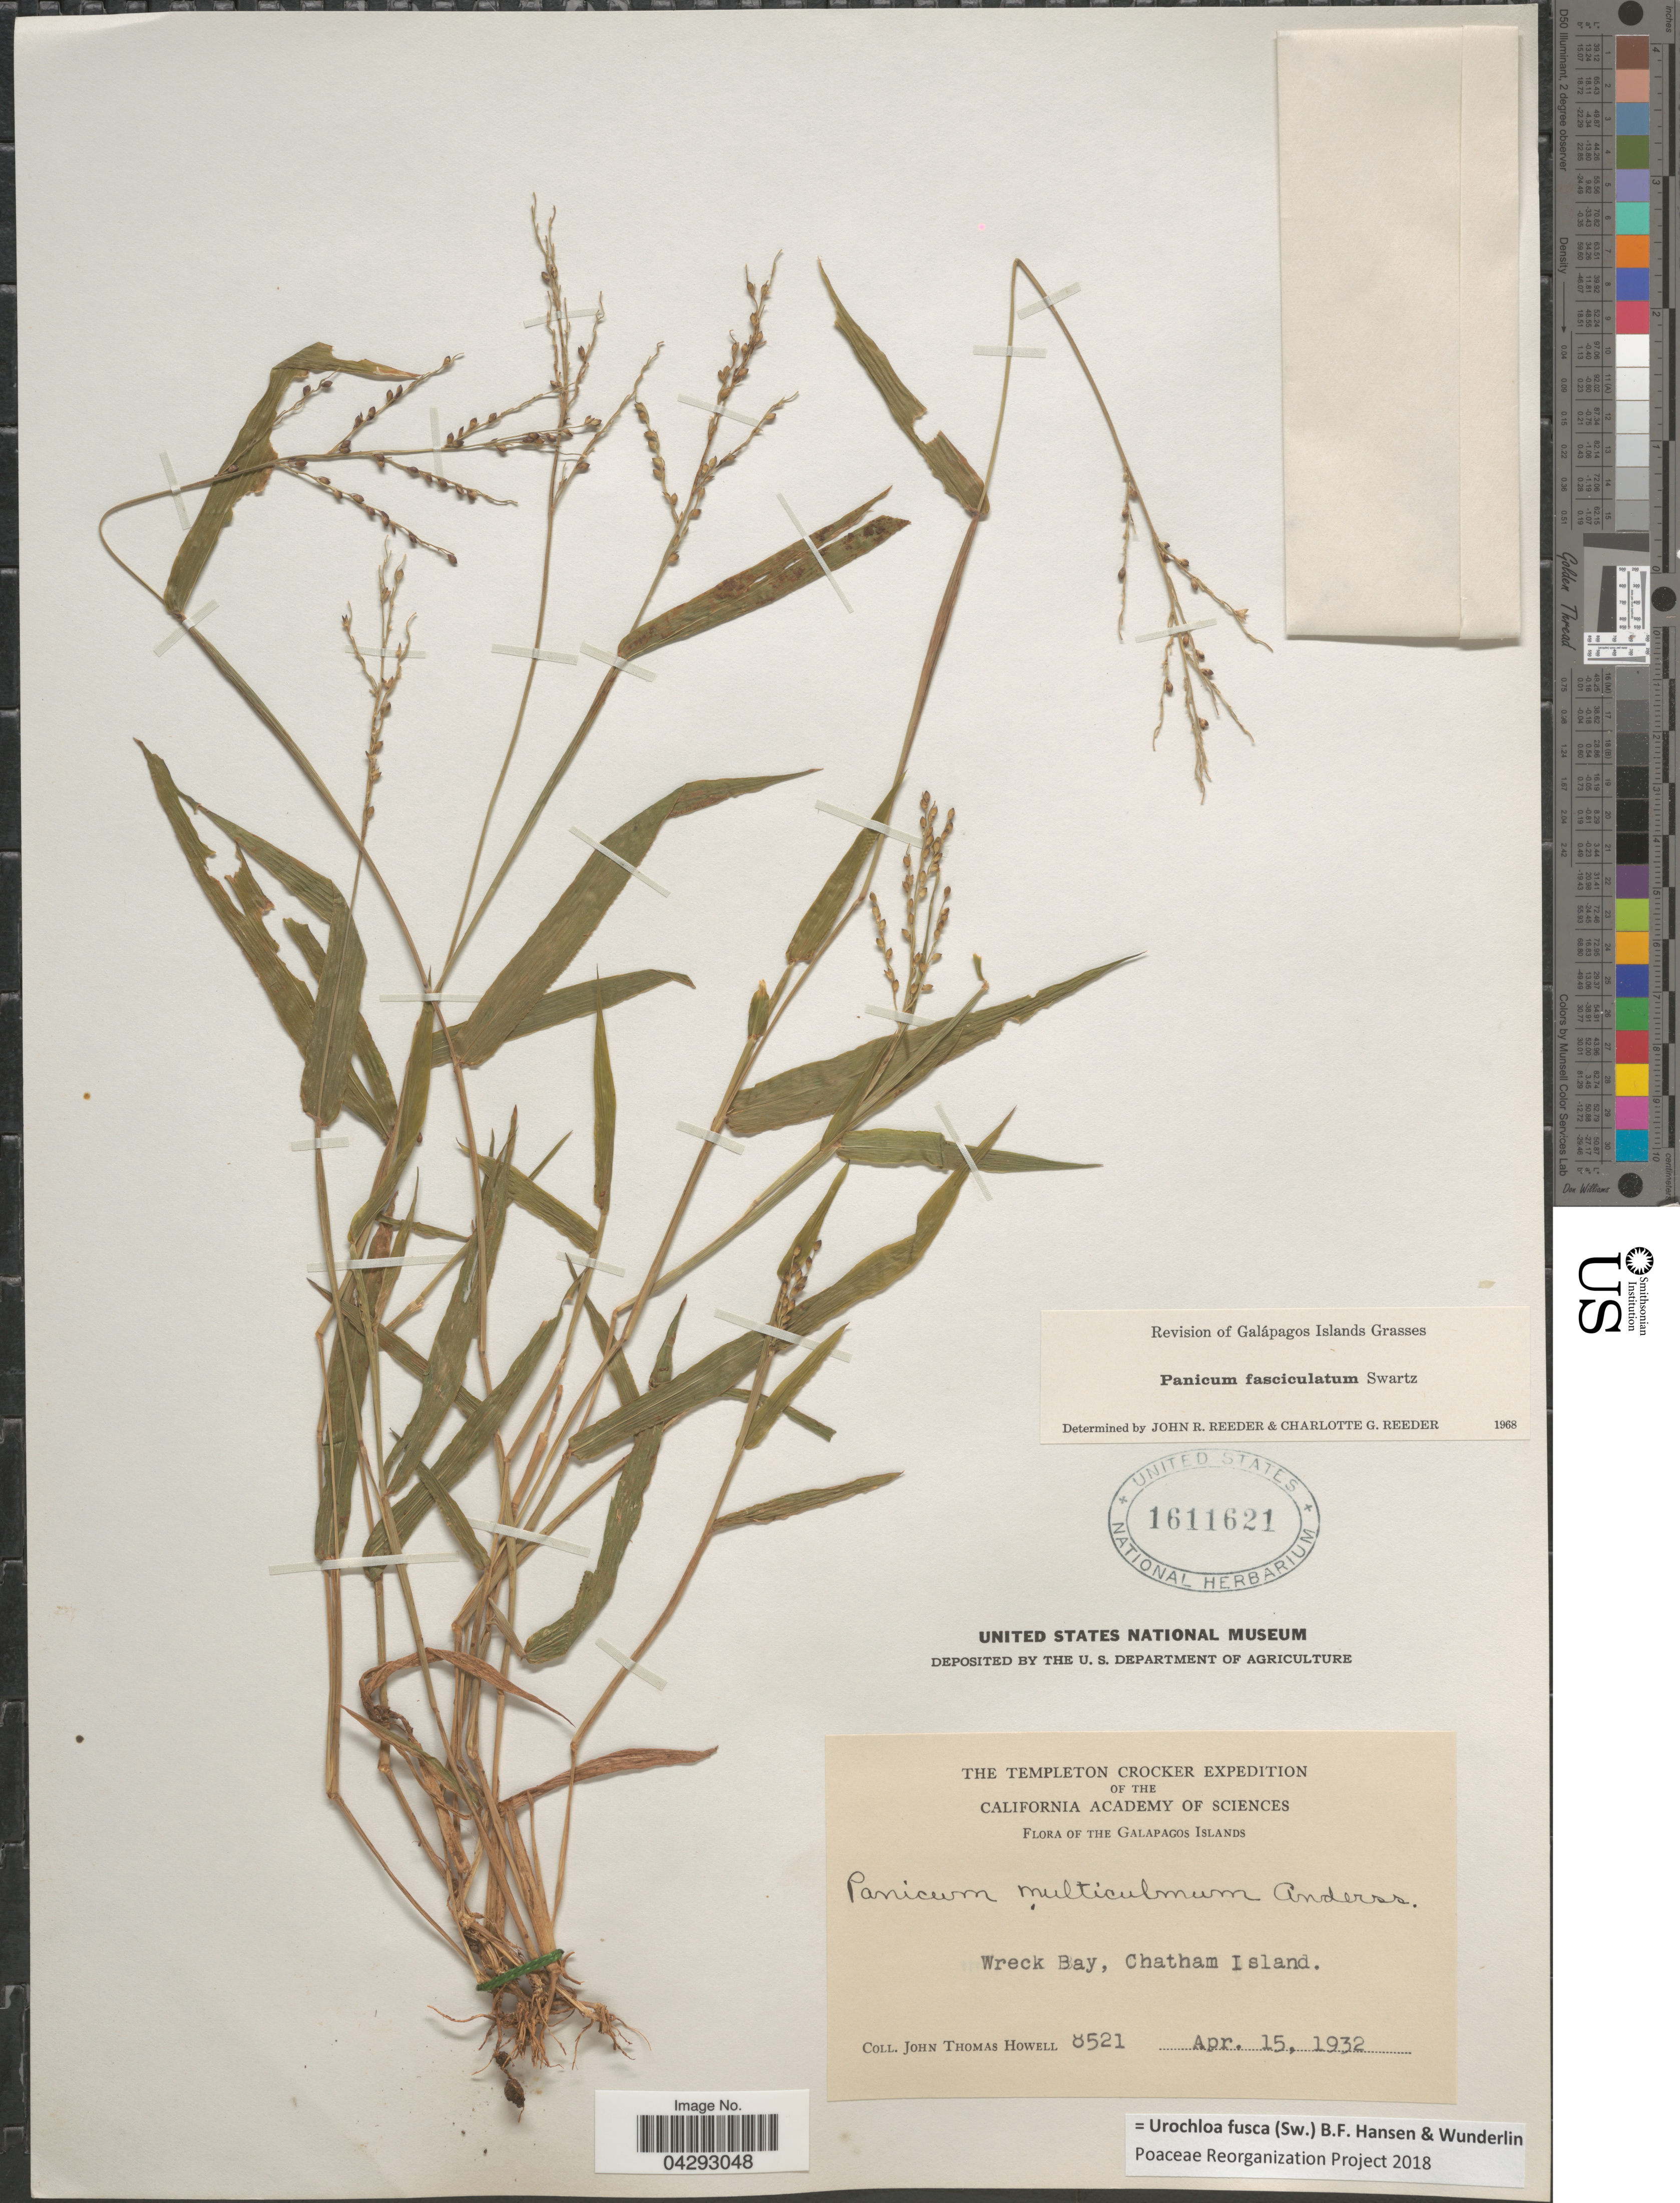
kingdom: Plantae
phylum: Tracheophyta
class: Liliopsida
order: Poales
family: Poaceae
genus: Urochloa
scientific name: Urochloa fusca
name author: (Sw.) B.F. Hansen & Wunderlin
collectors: J. T. Howell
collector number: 8521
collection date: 1932-04-15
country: New Zealand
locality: The Templeton Crocker Expedition of the California Academy of Sciences. Galapagos Islands [unsure placement]. Wreck Bay, Chatham Island.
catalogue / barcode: US 1611621